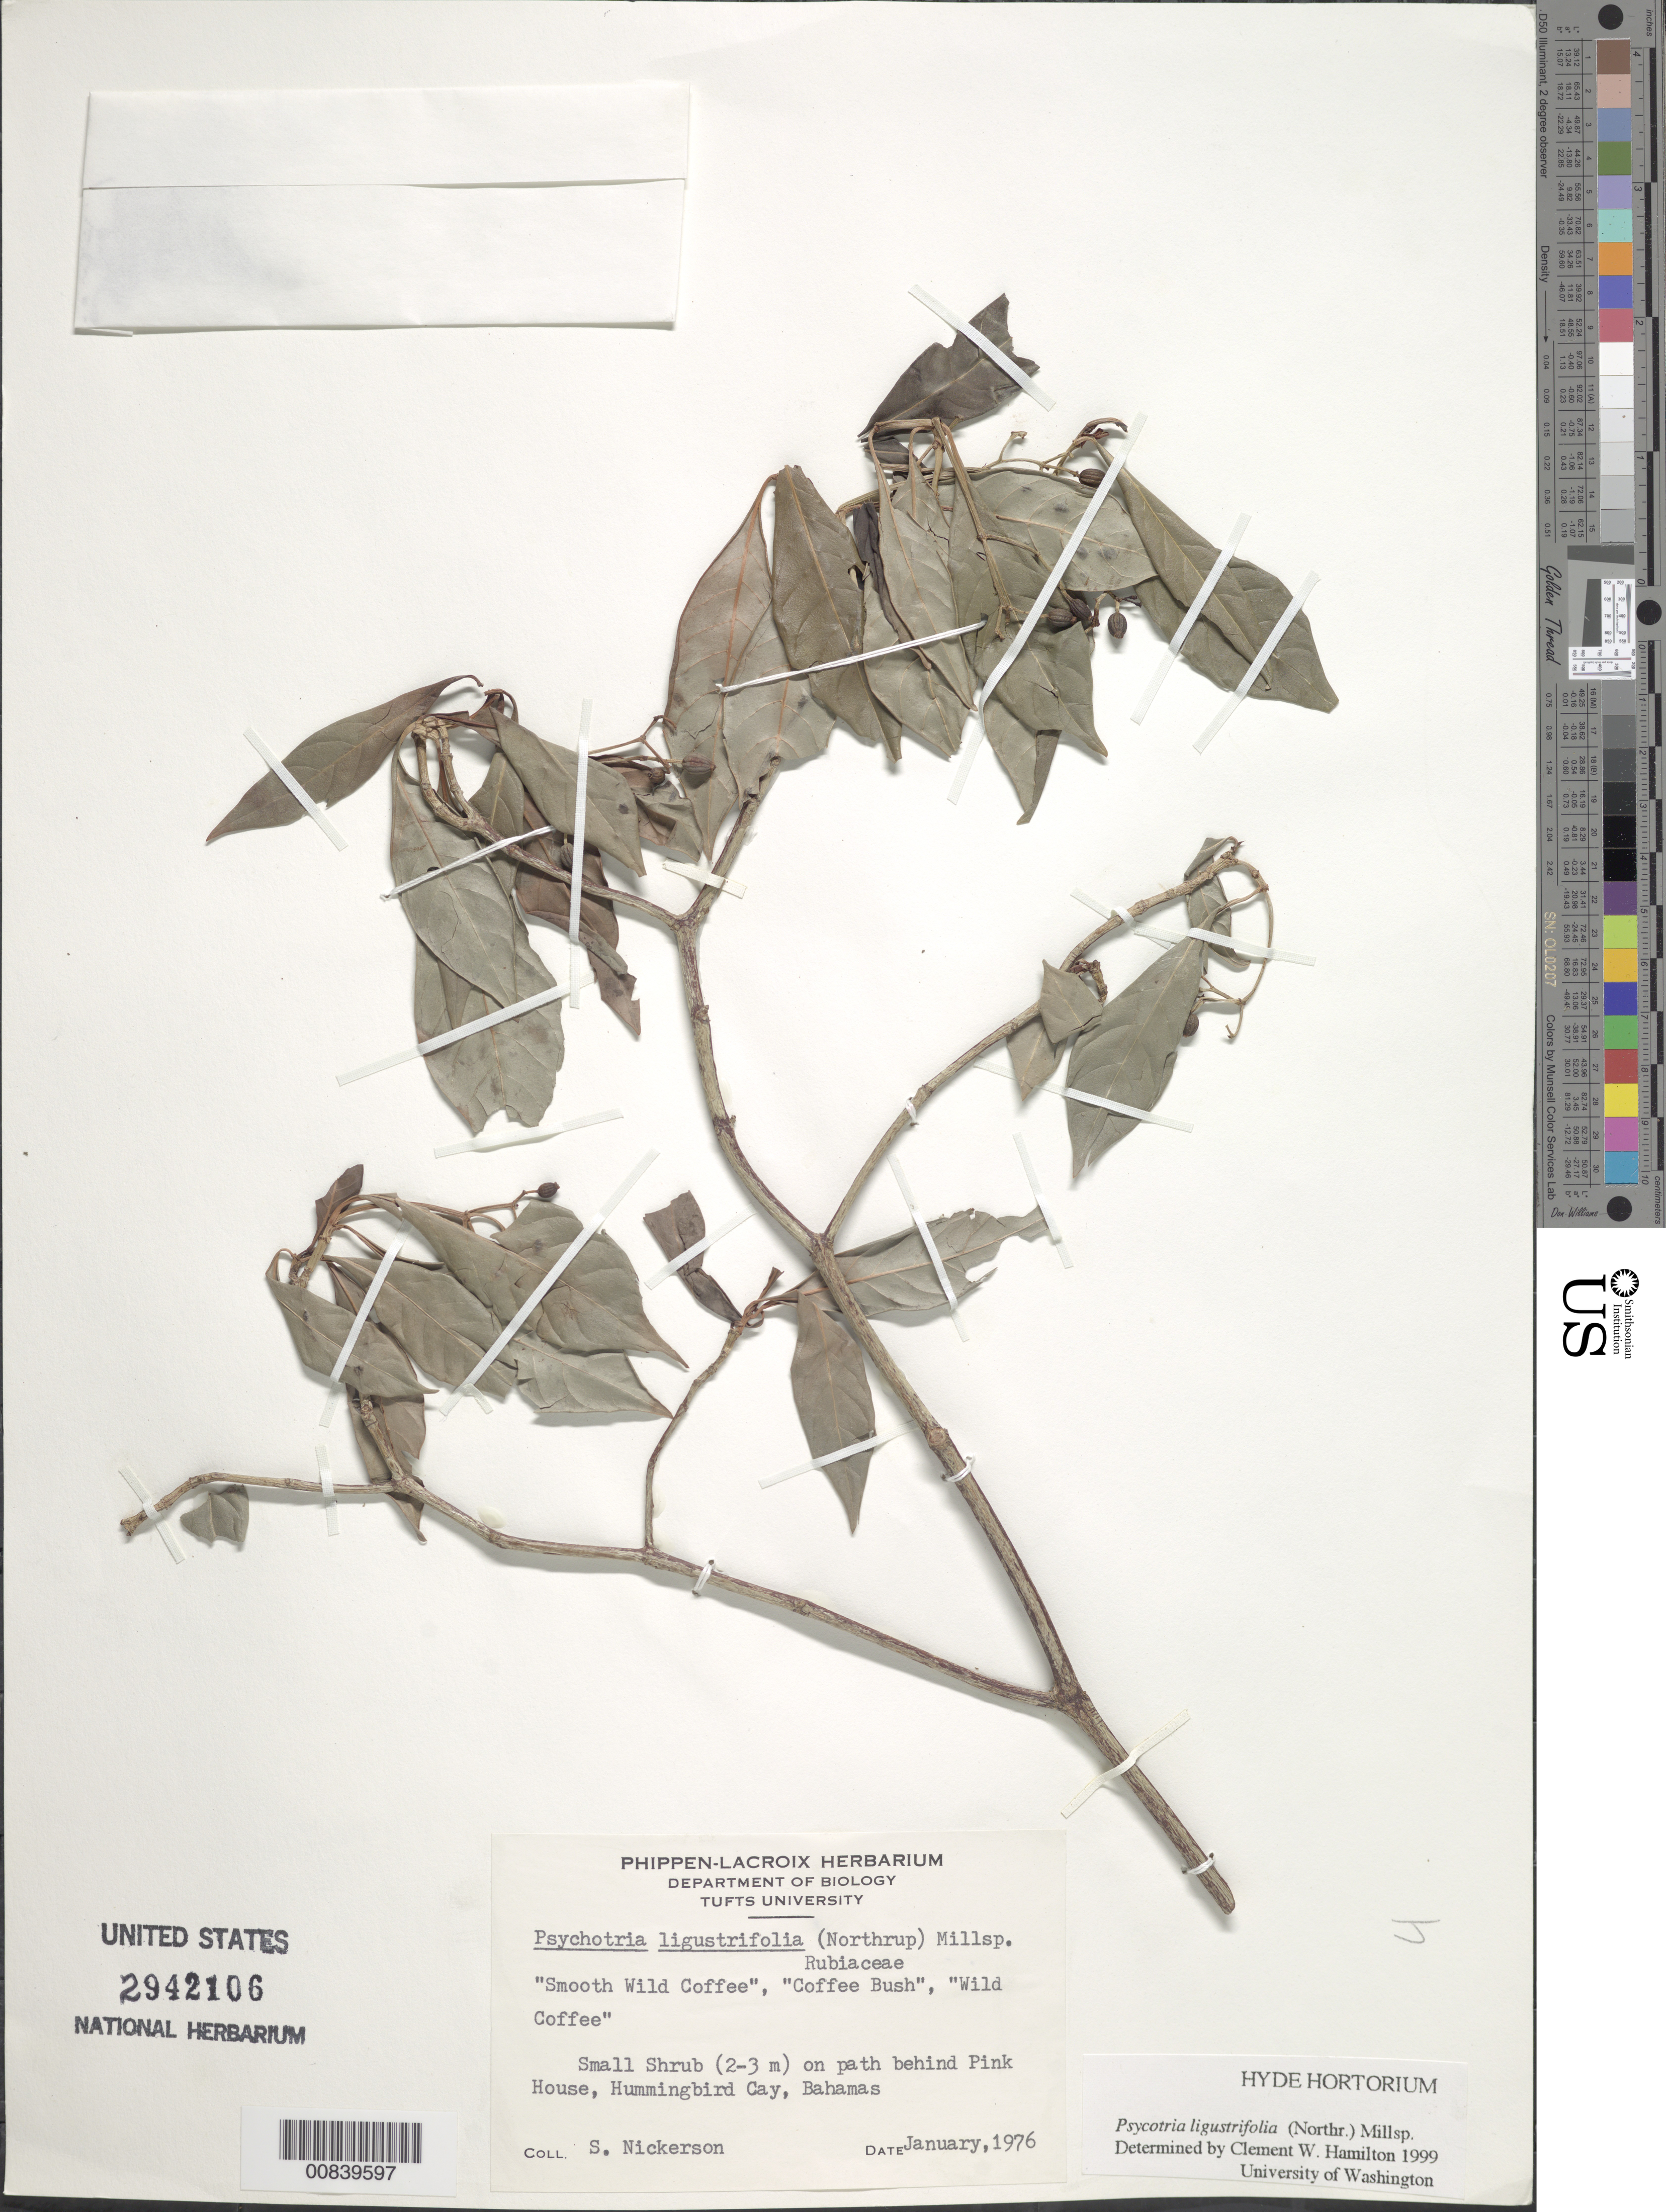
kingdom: Plantae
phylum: Tracheophyta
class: Magnoliopsida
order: Gentianales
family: Rubiaceae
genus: Psychotria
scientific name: Psychotria ligustrifolia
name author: (Northr.) Millsp.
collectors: S. Nickerson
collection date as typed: Jan 1976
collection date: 1976-01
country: Bahamas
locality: On Path behind Pink House, Hummingbird Cay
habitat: On path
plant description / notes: Common name: Smooth wild coffee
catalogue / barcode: US 2942106